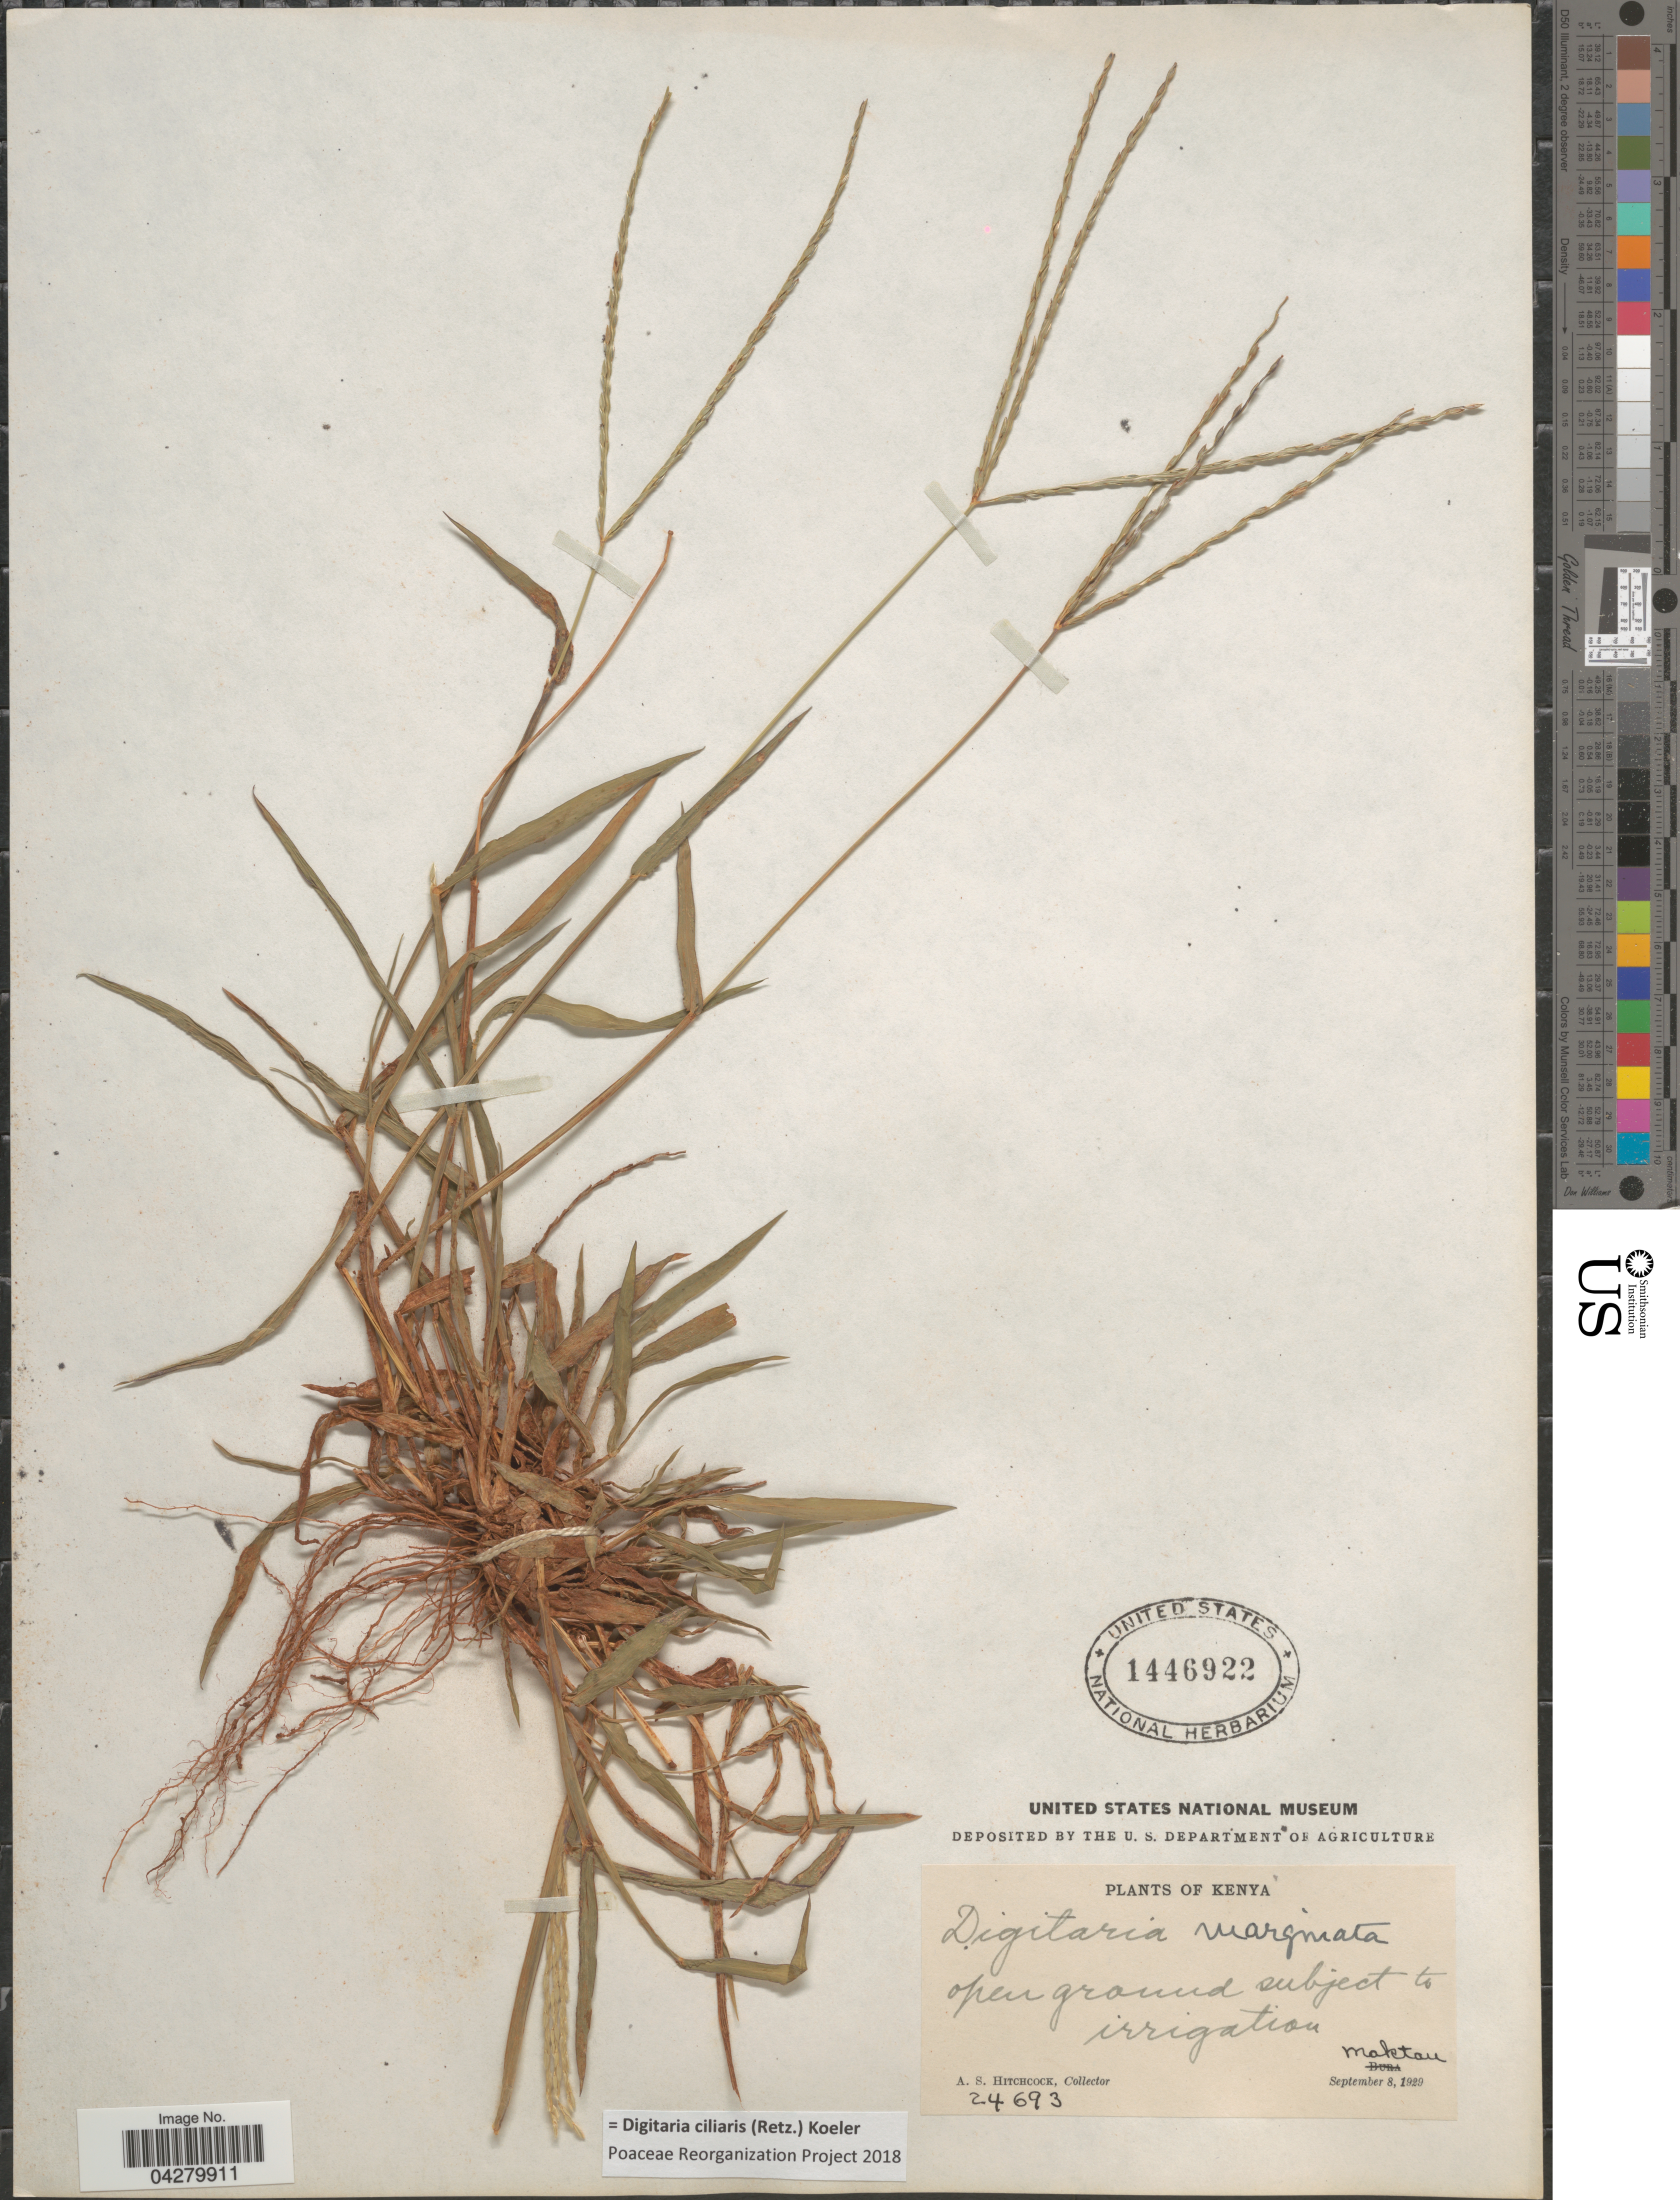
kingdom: Plantae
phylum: Tracheophyta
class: Liliopsida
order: Poales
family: Poaceae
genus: Digitaria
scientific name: Digitaria ciliaris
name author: (Retz.) Koeler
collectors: A. S. Hitchcock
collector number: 24693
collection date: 1929-09-08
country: Kenya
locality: Maktau.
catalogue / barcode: US 1446922